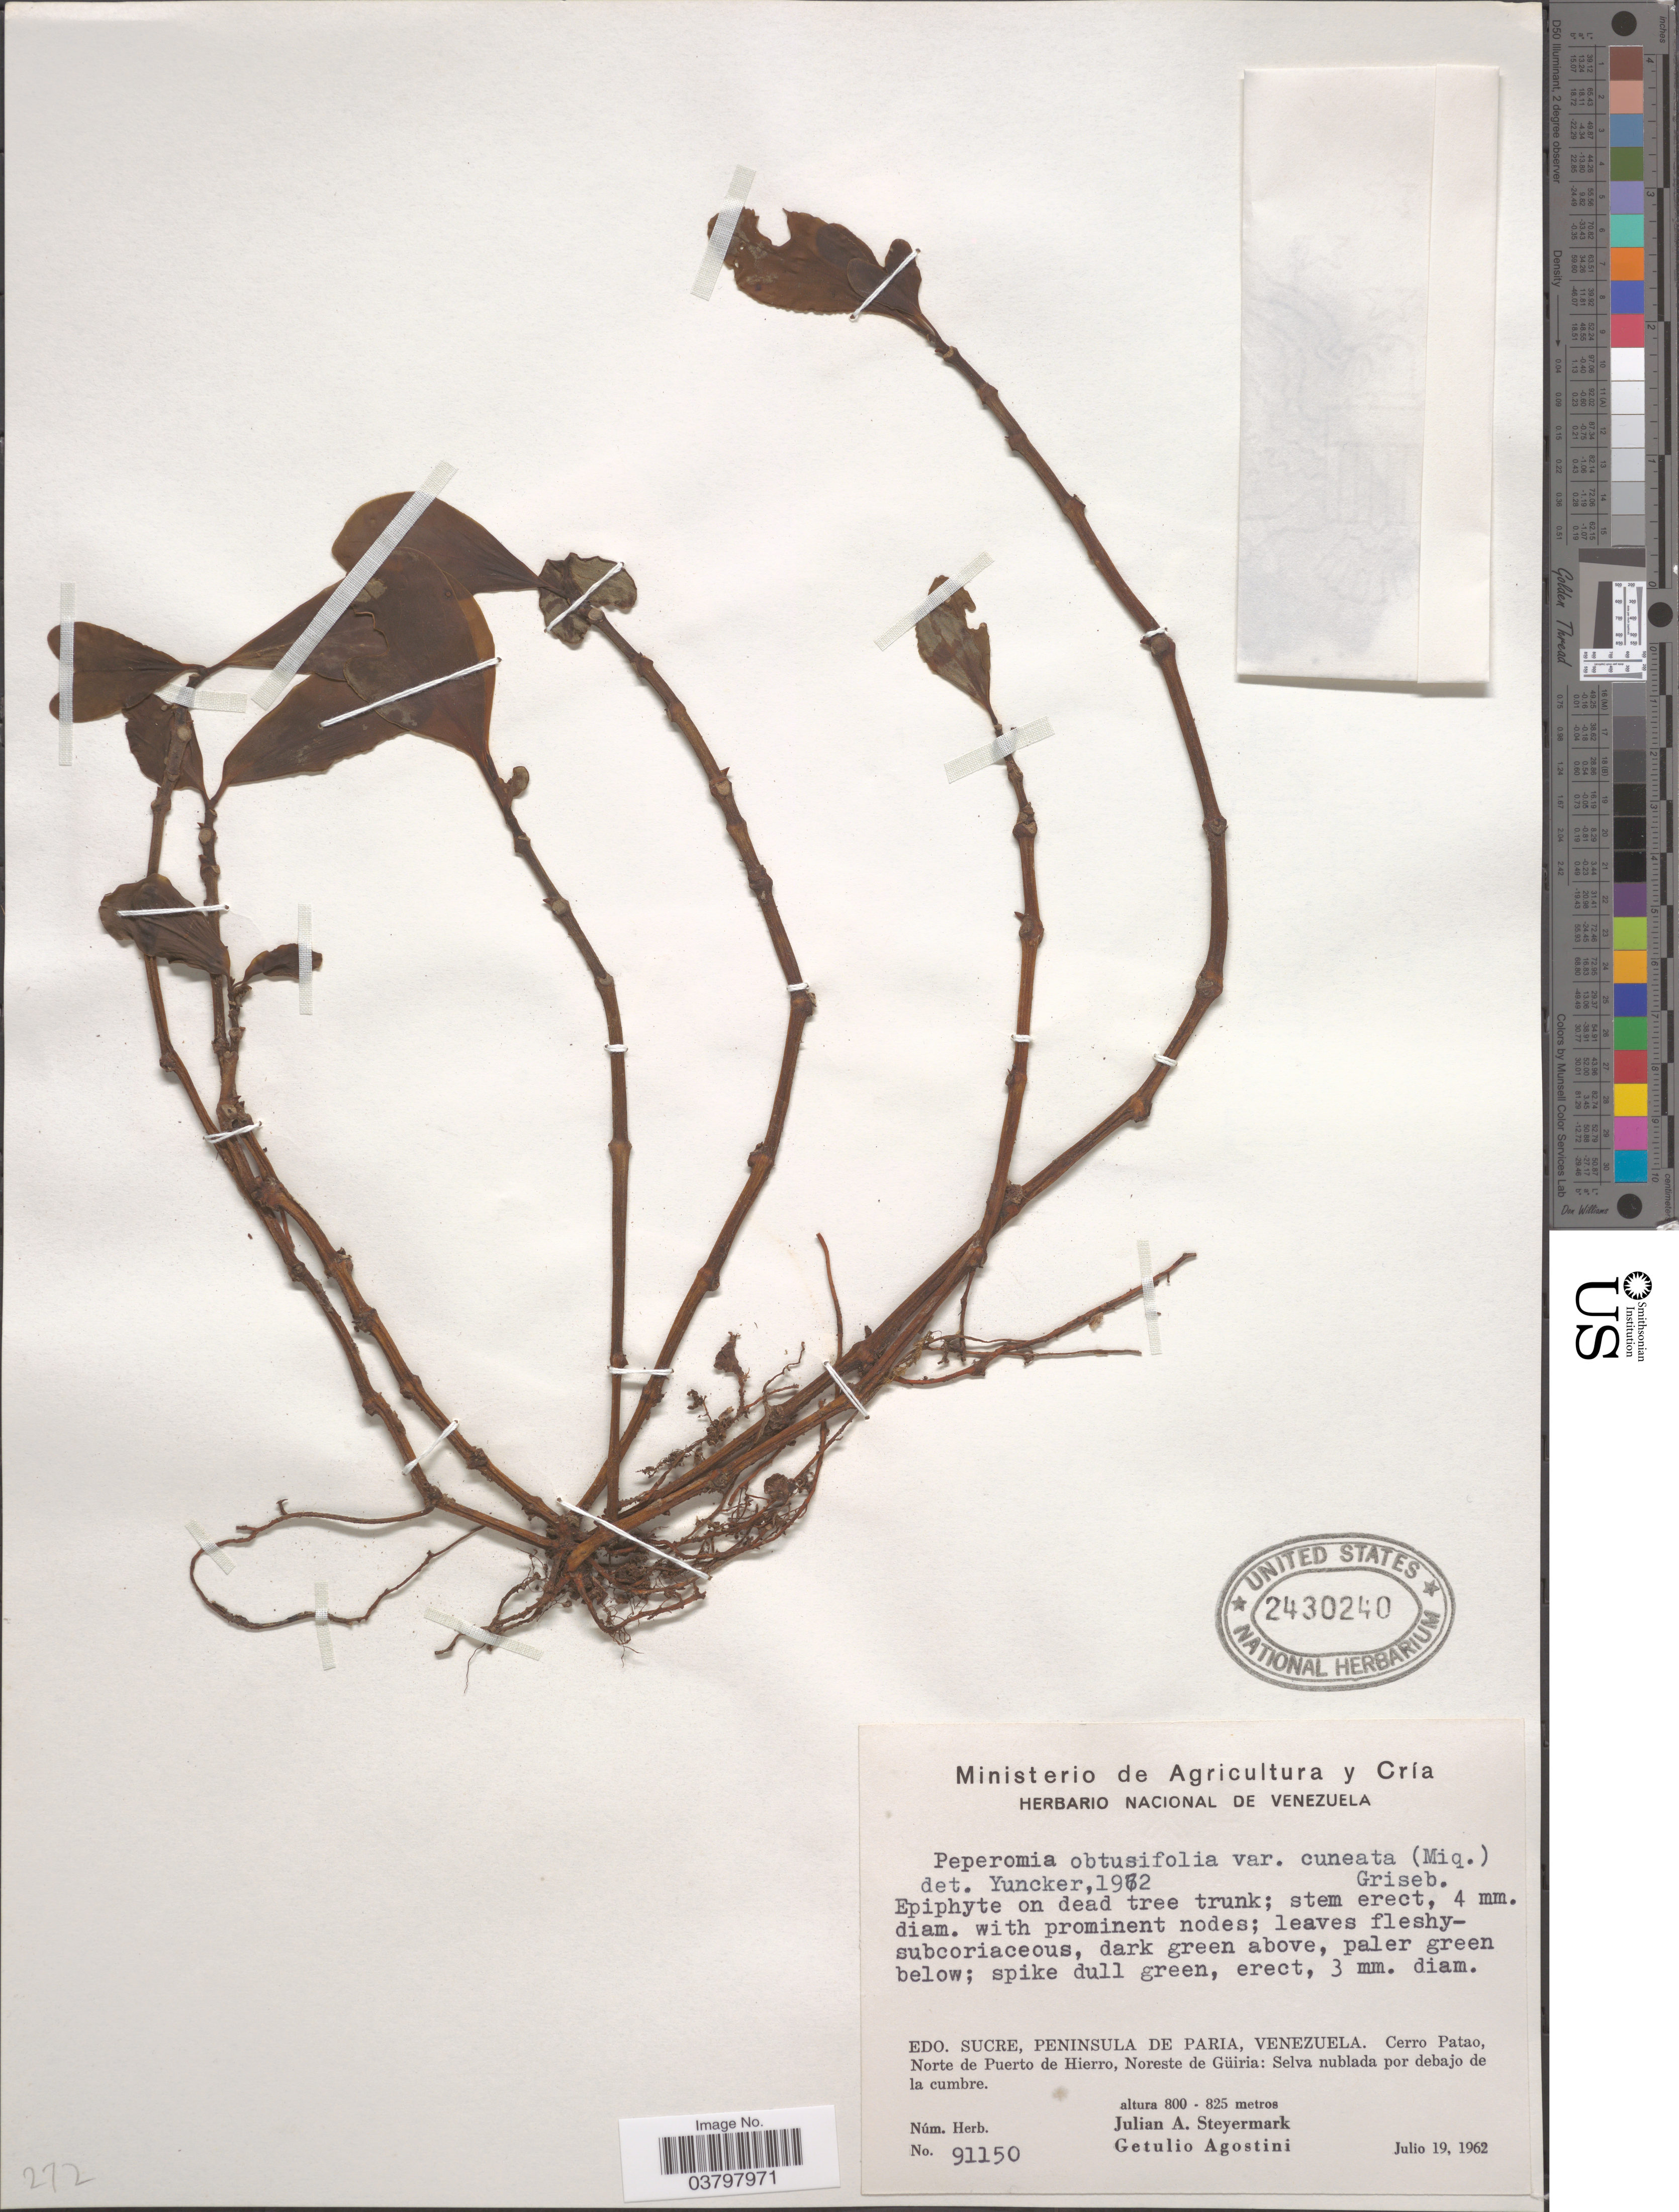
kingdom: Plantae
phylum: Tracheophyta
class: Magnoliopsida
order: Piperales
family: Piperaceae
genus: Peperomia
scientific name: Peperomia obtusifolia var. emarginata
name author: (Ruiz & Pav.) Dahlst.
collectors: J. Steyermark & G. Agostini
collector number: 91150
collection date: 1962-07-19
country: Venezuela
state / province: Sucre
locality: Peninsula de Paria. Cerro Patao, Norte de Puerto de Hierro, Noreste de Güiria: Selva nublada por debajo de la cumbre.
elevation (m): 800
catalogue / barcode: US 2430240